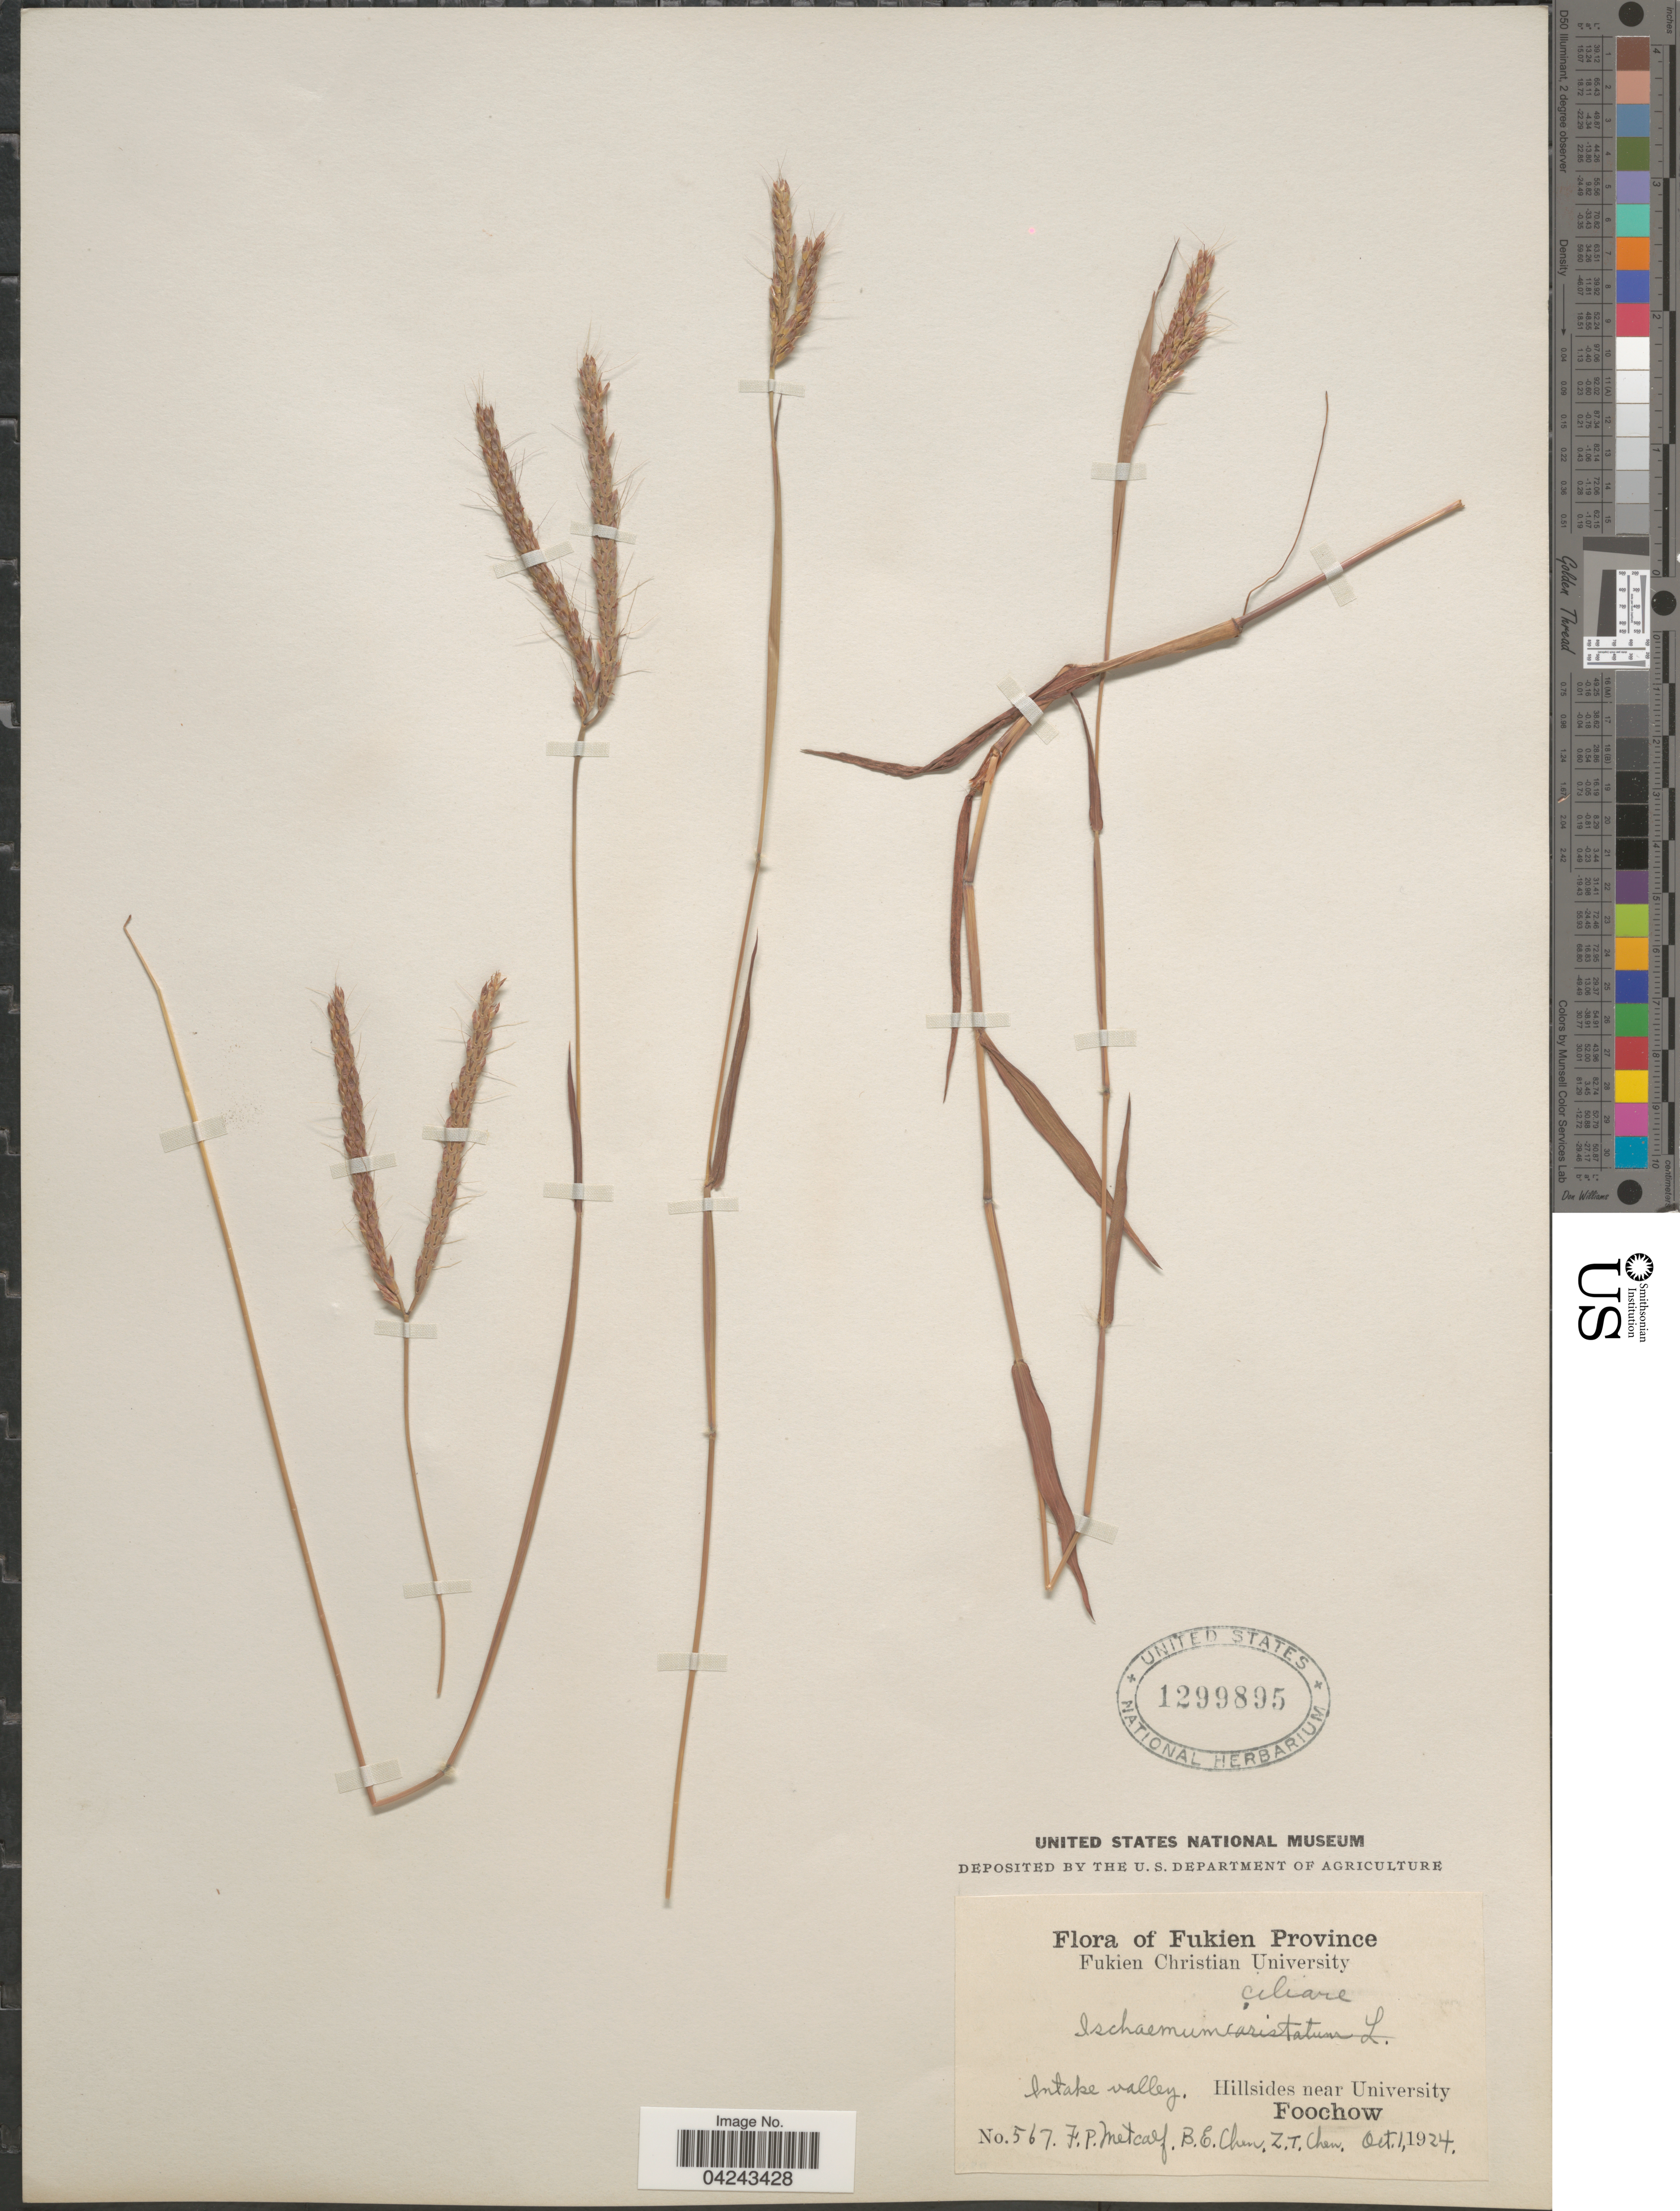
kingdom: Plantae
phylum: Tracheophyta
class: Liliopsida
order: Poales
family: Poaceae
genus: Ischaemum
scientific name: Ischaemum ciliare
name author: Retz.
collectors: F. Metcalf, B. Chen & Z. Chen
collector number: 567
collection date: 1924-10-01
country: China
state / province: Fujian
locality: Fukien Province. Intake valley, Hillsides near University Foochow.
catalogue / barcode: US 1299895